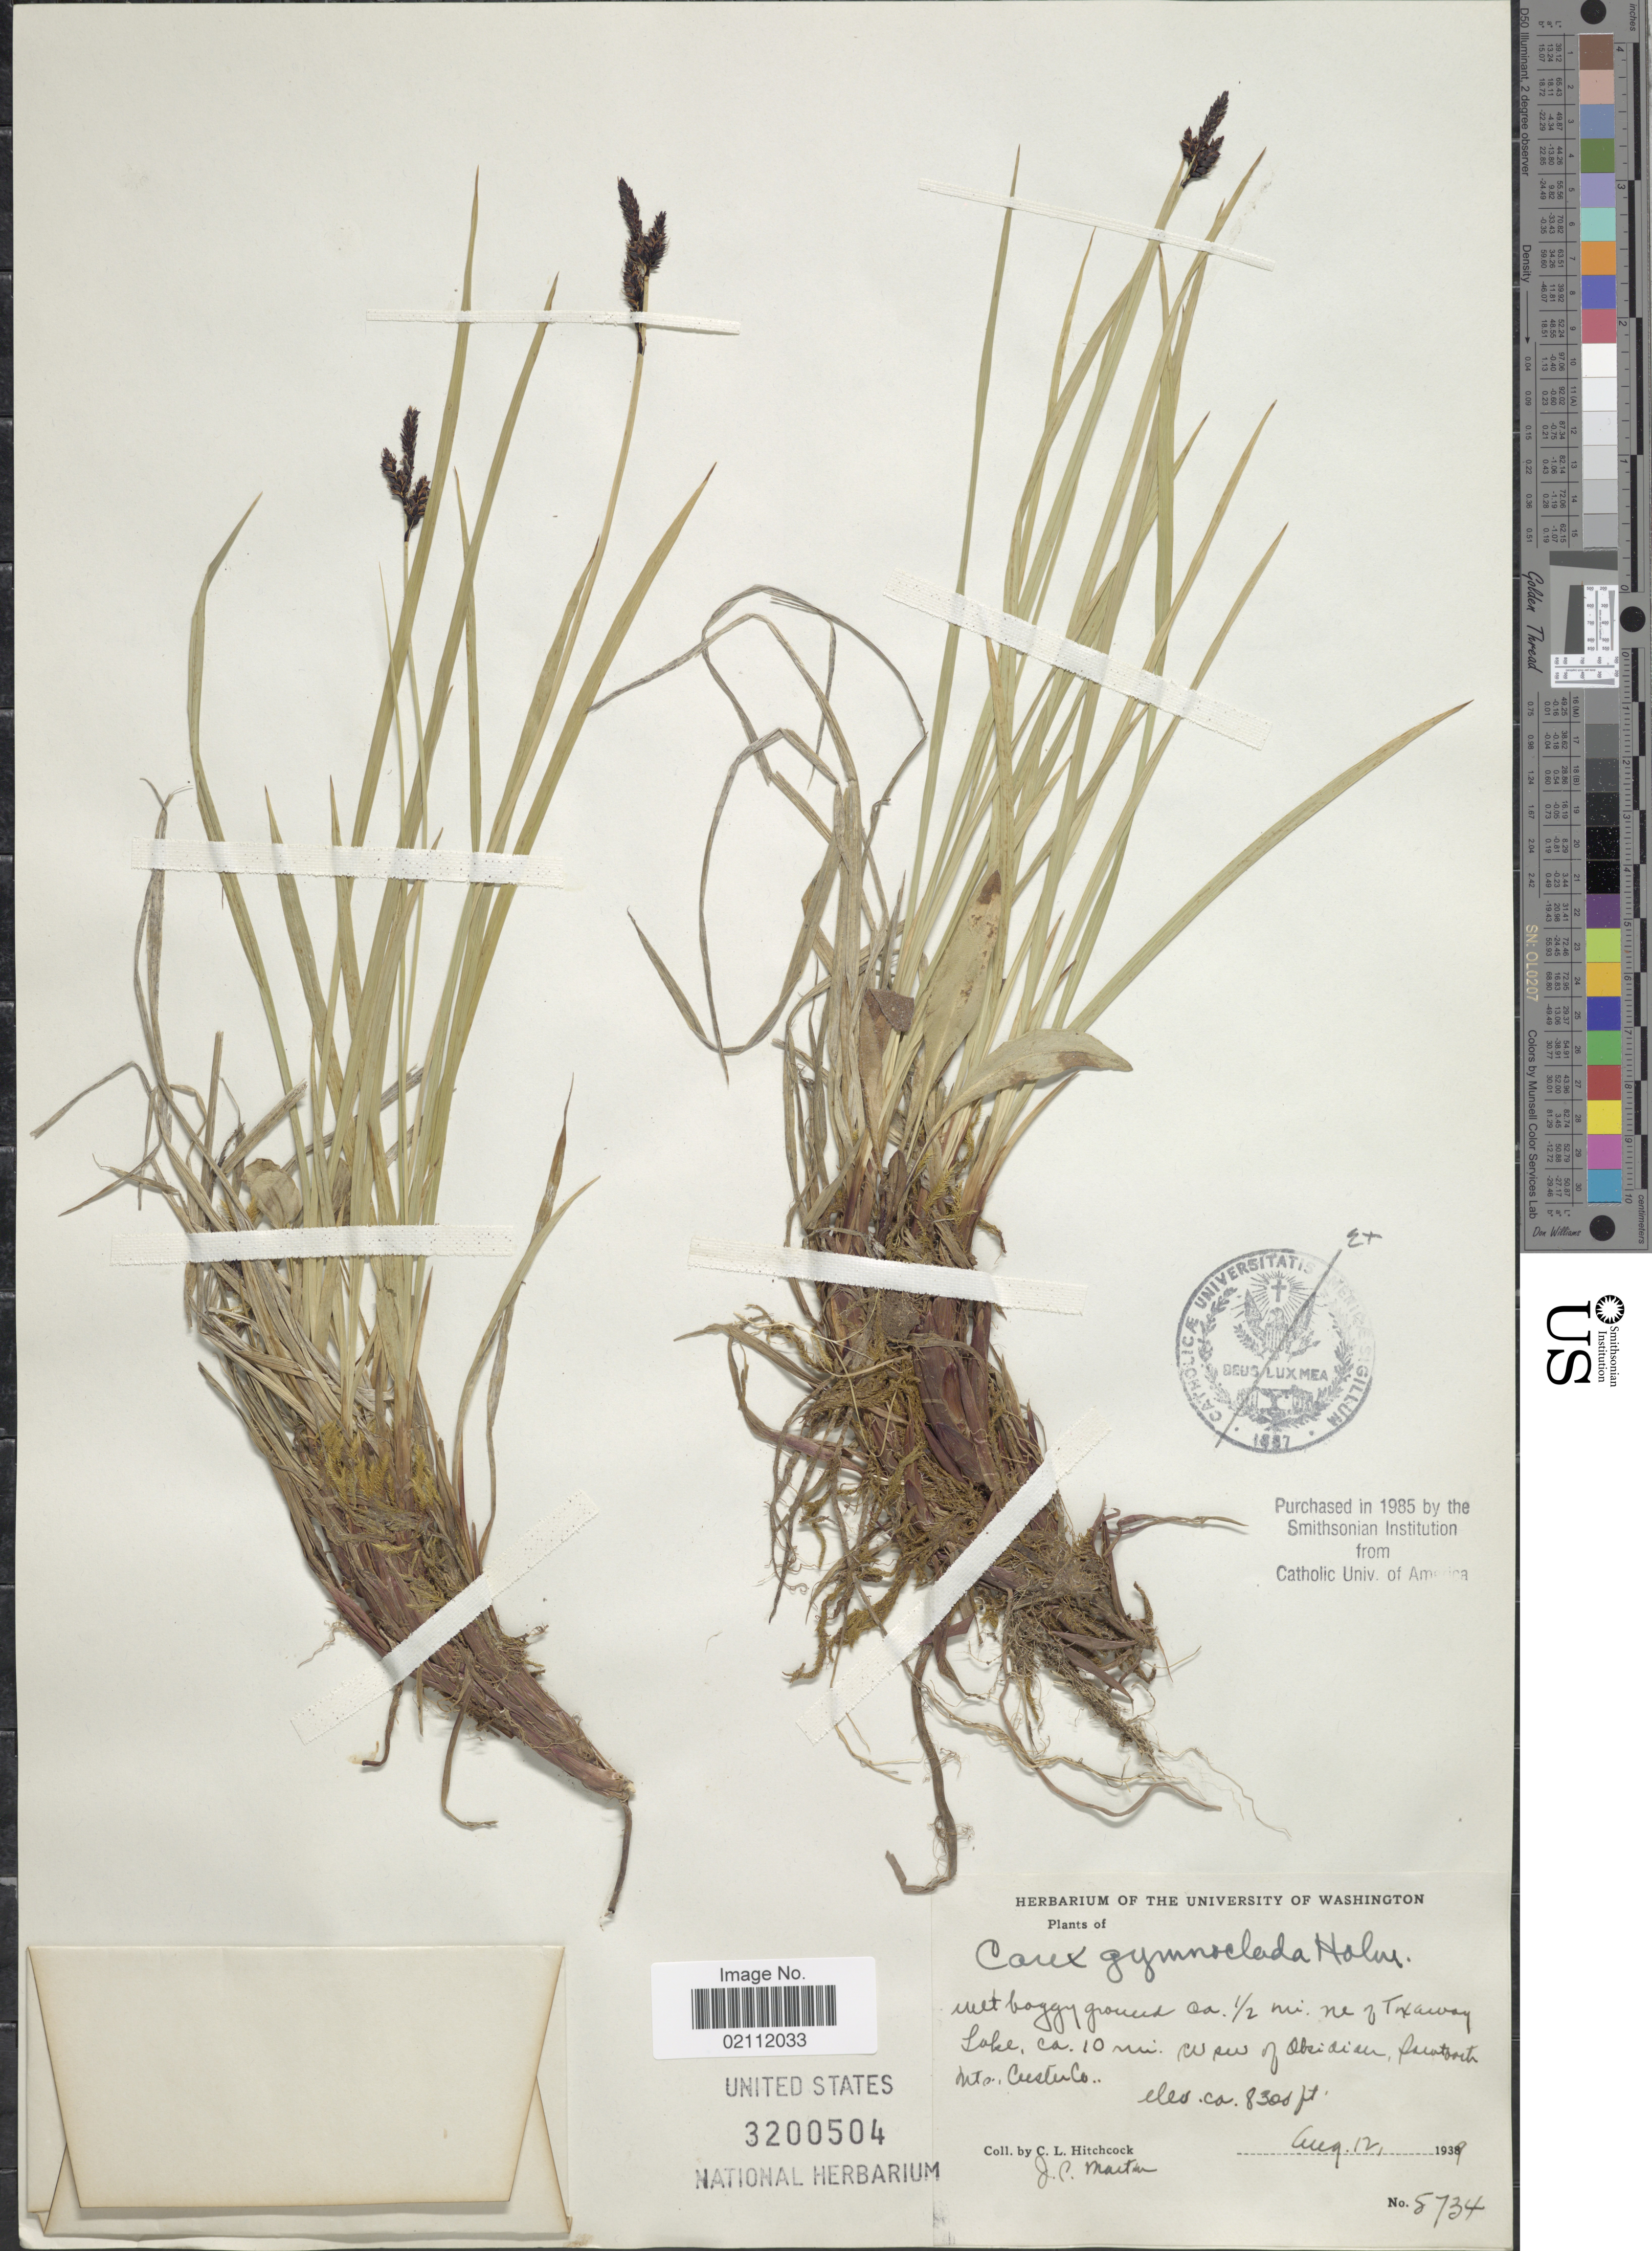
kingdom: Plantae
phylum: Tracheophyta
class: Liliopsida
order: Poales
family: Cyperaceae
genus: Carex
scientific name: Carex scopulorum var. bracteosa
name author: (L.H. Bailey) F.J. Herm.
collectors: C. L. Hitchcock & J. P. Martin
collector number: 8734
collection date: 1939-08-12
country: United States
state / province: North Carolina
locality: Wet boggy ground ca. ½ mi. ne of Toxaway Lake, ca. 10 mi. wsw of Obsidian, Sawtooth Mts., Custer Co.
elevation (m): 2530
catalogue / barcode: US 3200504